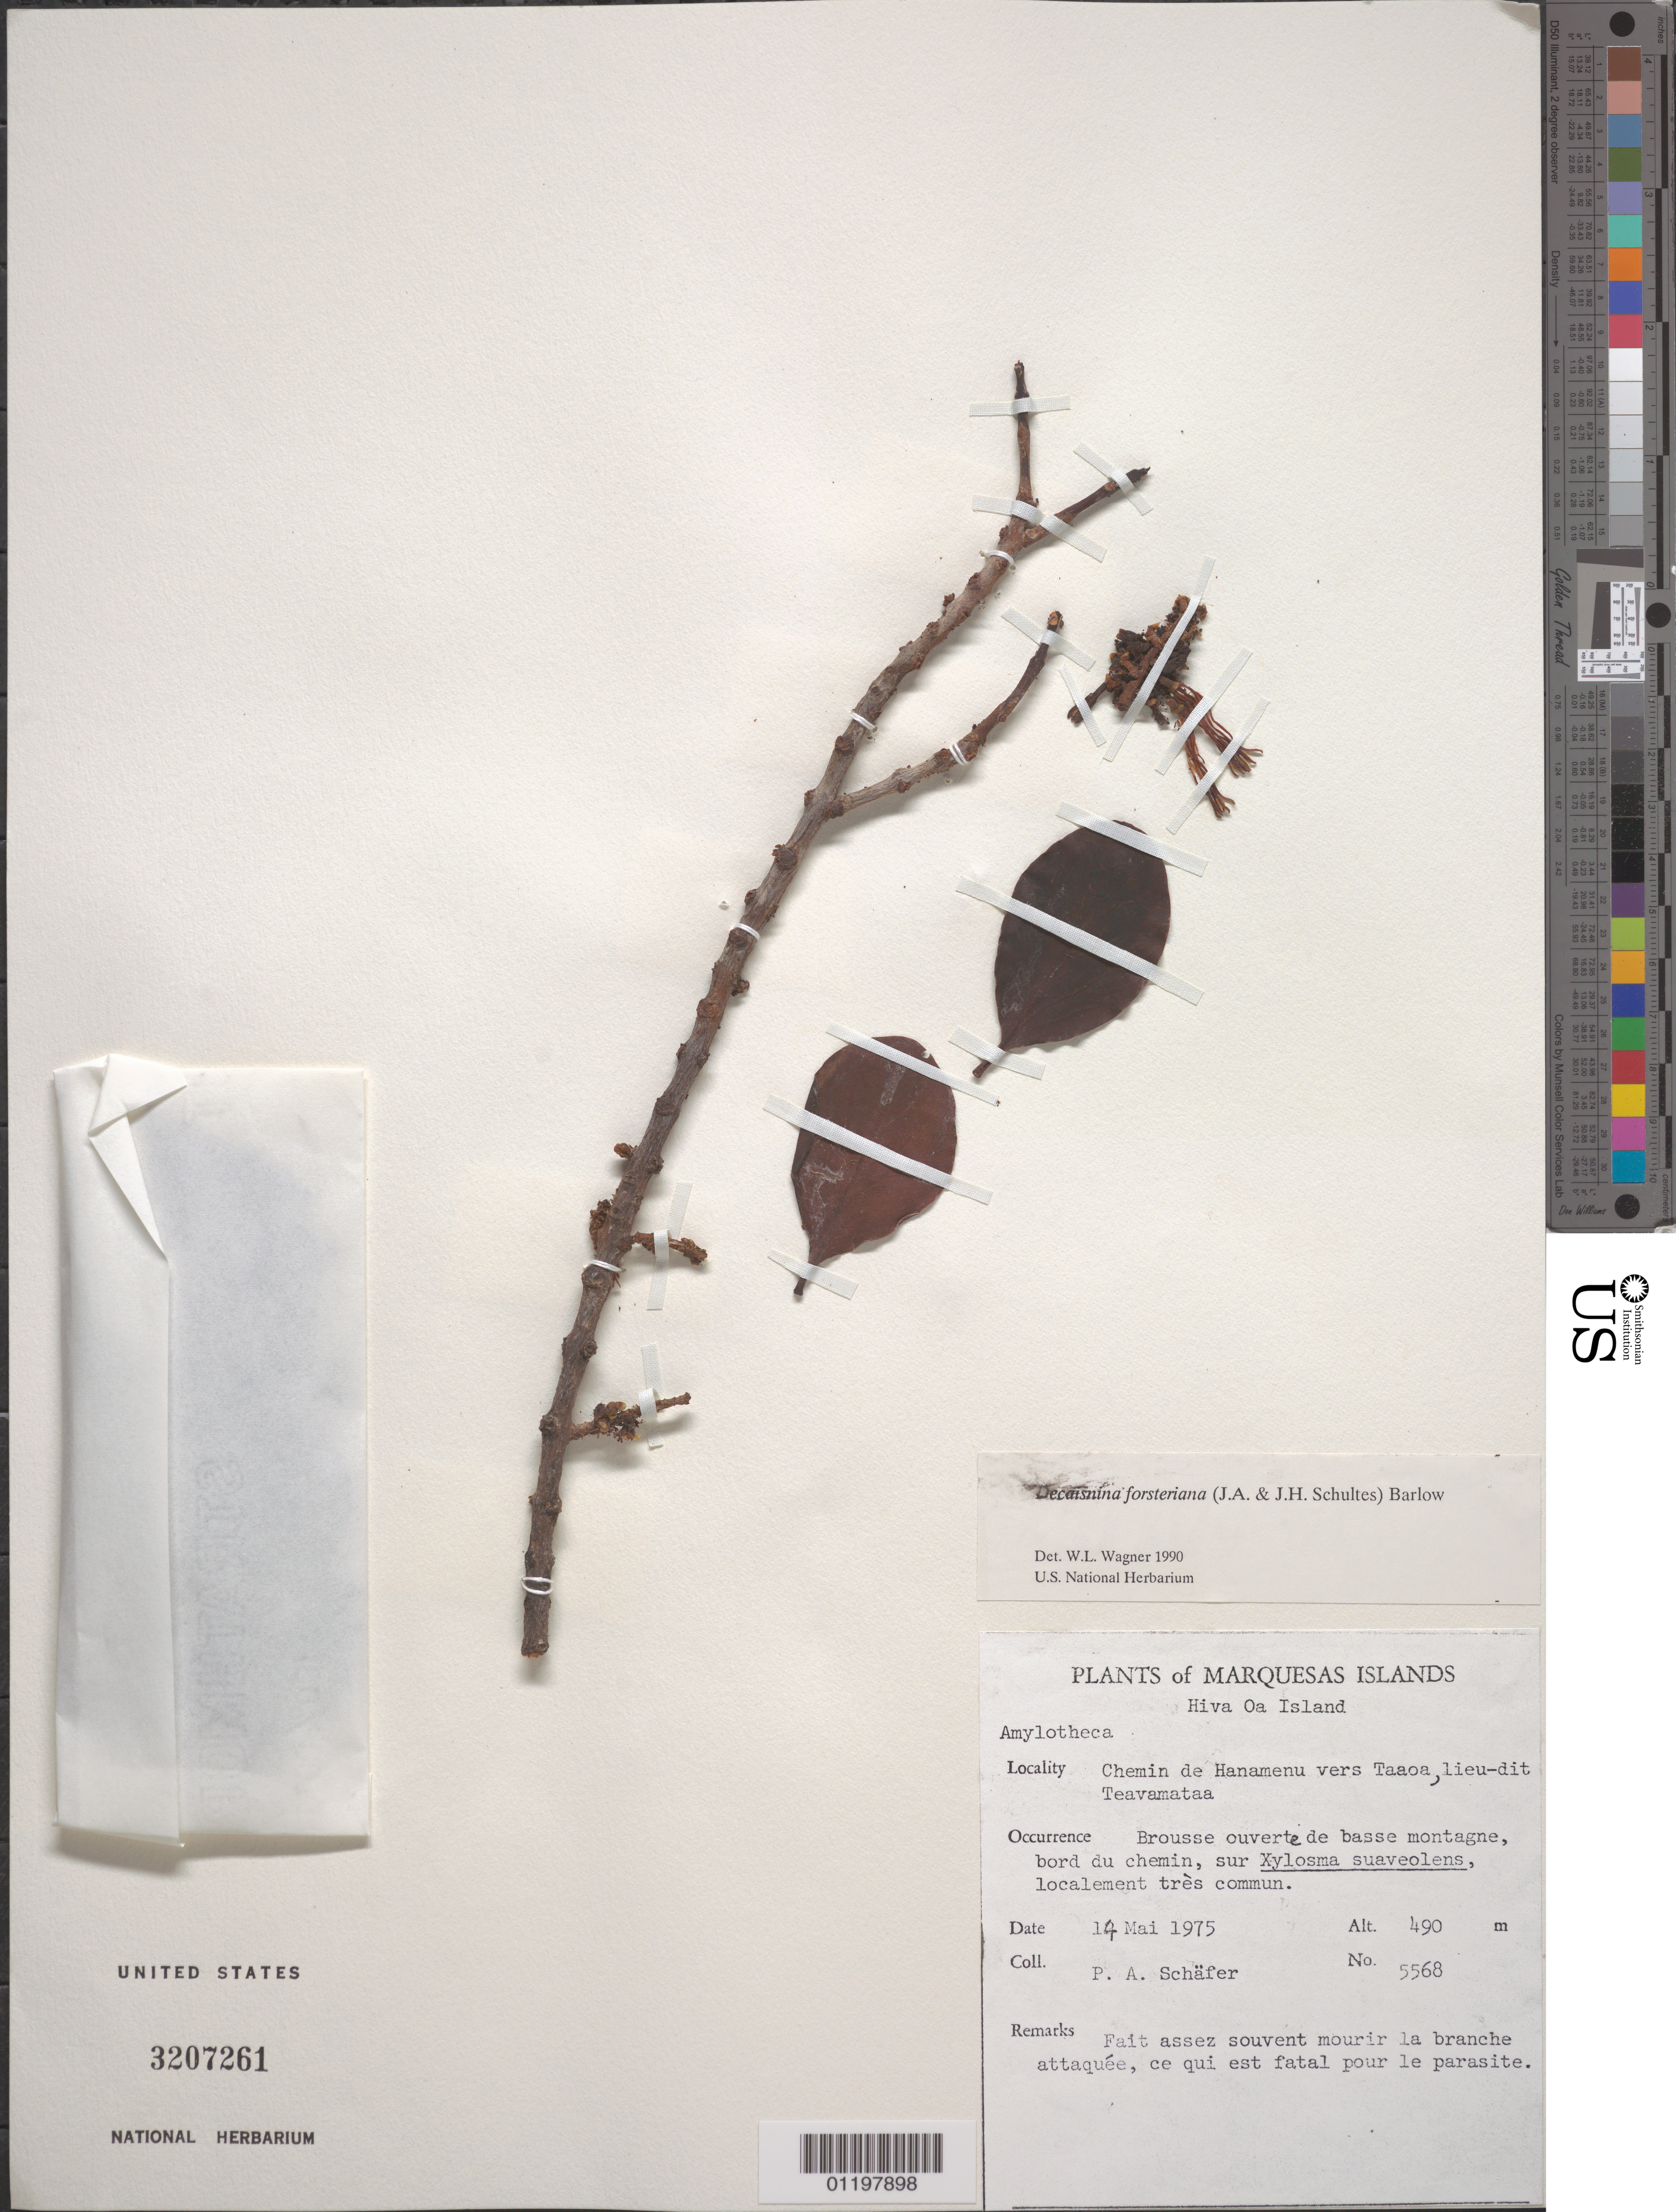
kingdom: Plantae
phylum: Tracheophyta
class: Magnoliopsida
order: Santalales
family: Loranthaceae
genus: Decaisnina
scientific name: Decaisnina forsteriana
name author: (Schult. & Schult. f.) Barlow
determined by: Wagner, W. L., (BOT), Smithsonian Institution - National Museum of Natural History (UNITED STATES)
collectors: P. A. Schäfer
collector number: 5568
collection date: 1975-05-14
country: French Polynesia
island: Hiva Oa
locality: Chemin de Hanamenu vers Taaoa, lieu-dit Teavamataa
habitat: Brousse ouverte de basse montaigne, bord de chemin, sur Xylosma suaveolens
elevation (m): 490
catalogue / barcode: US 3207261